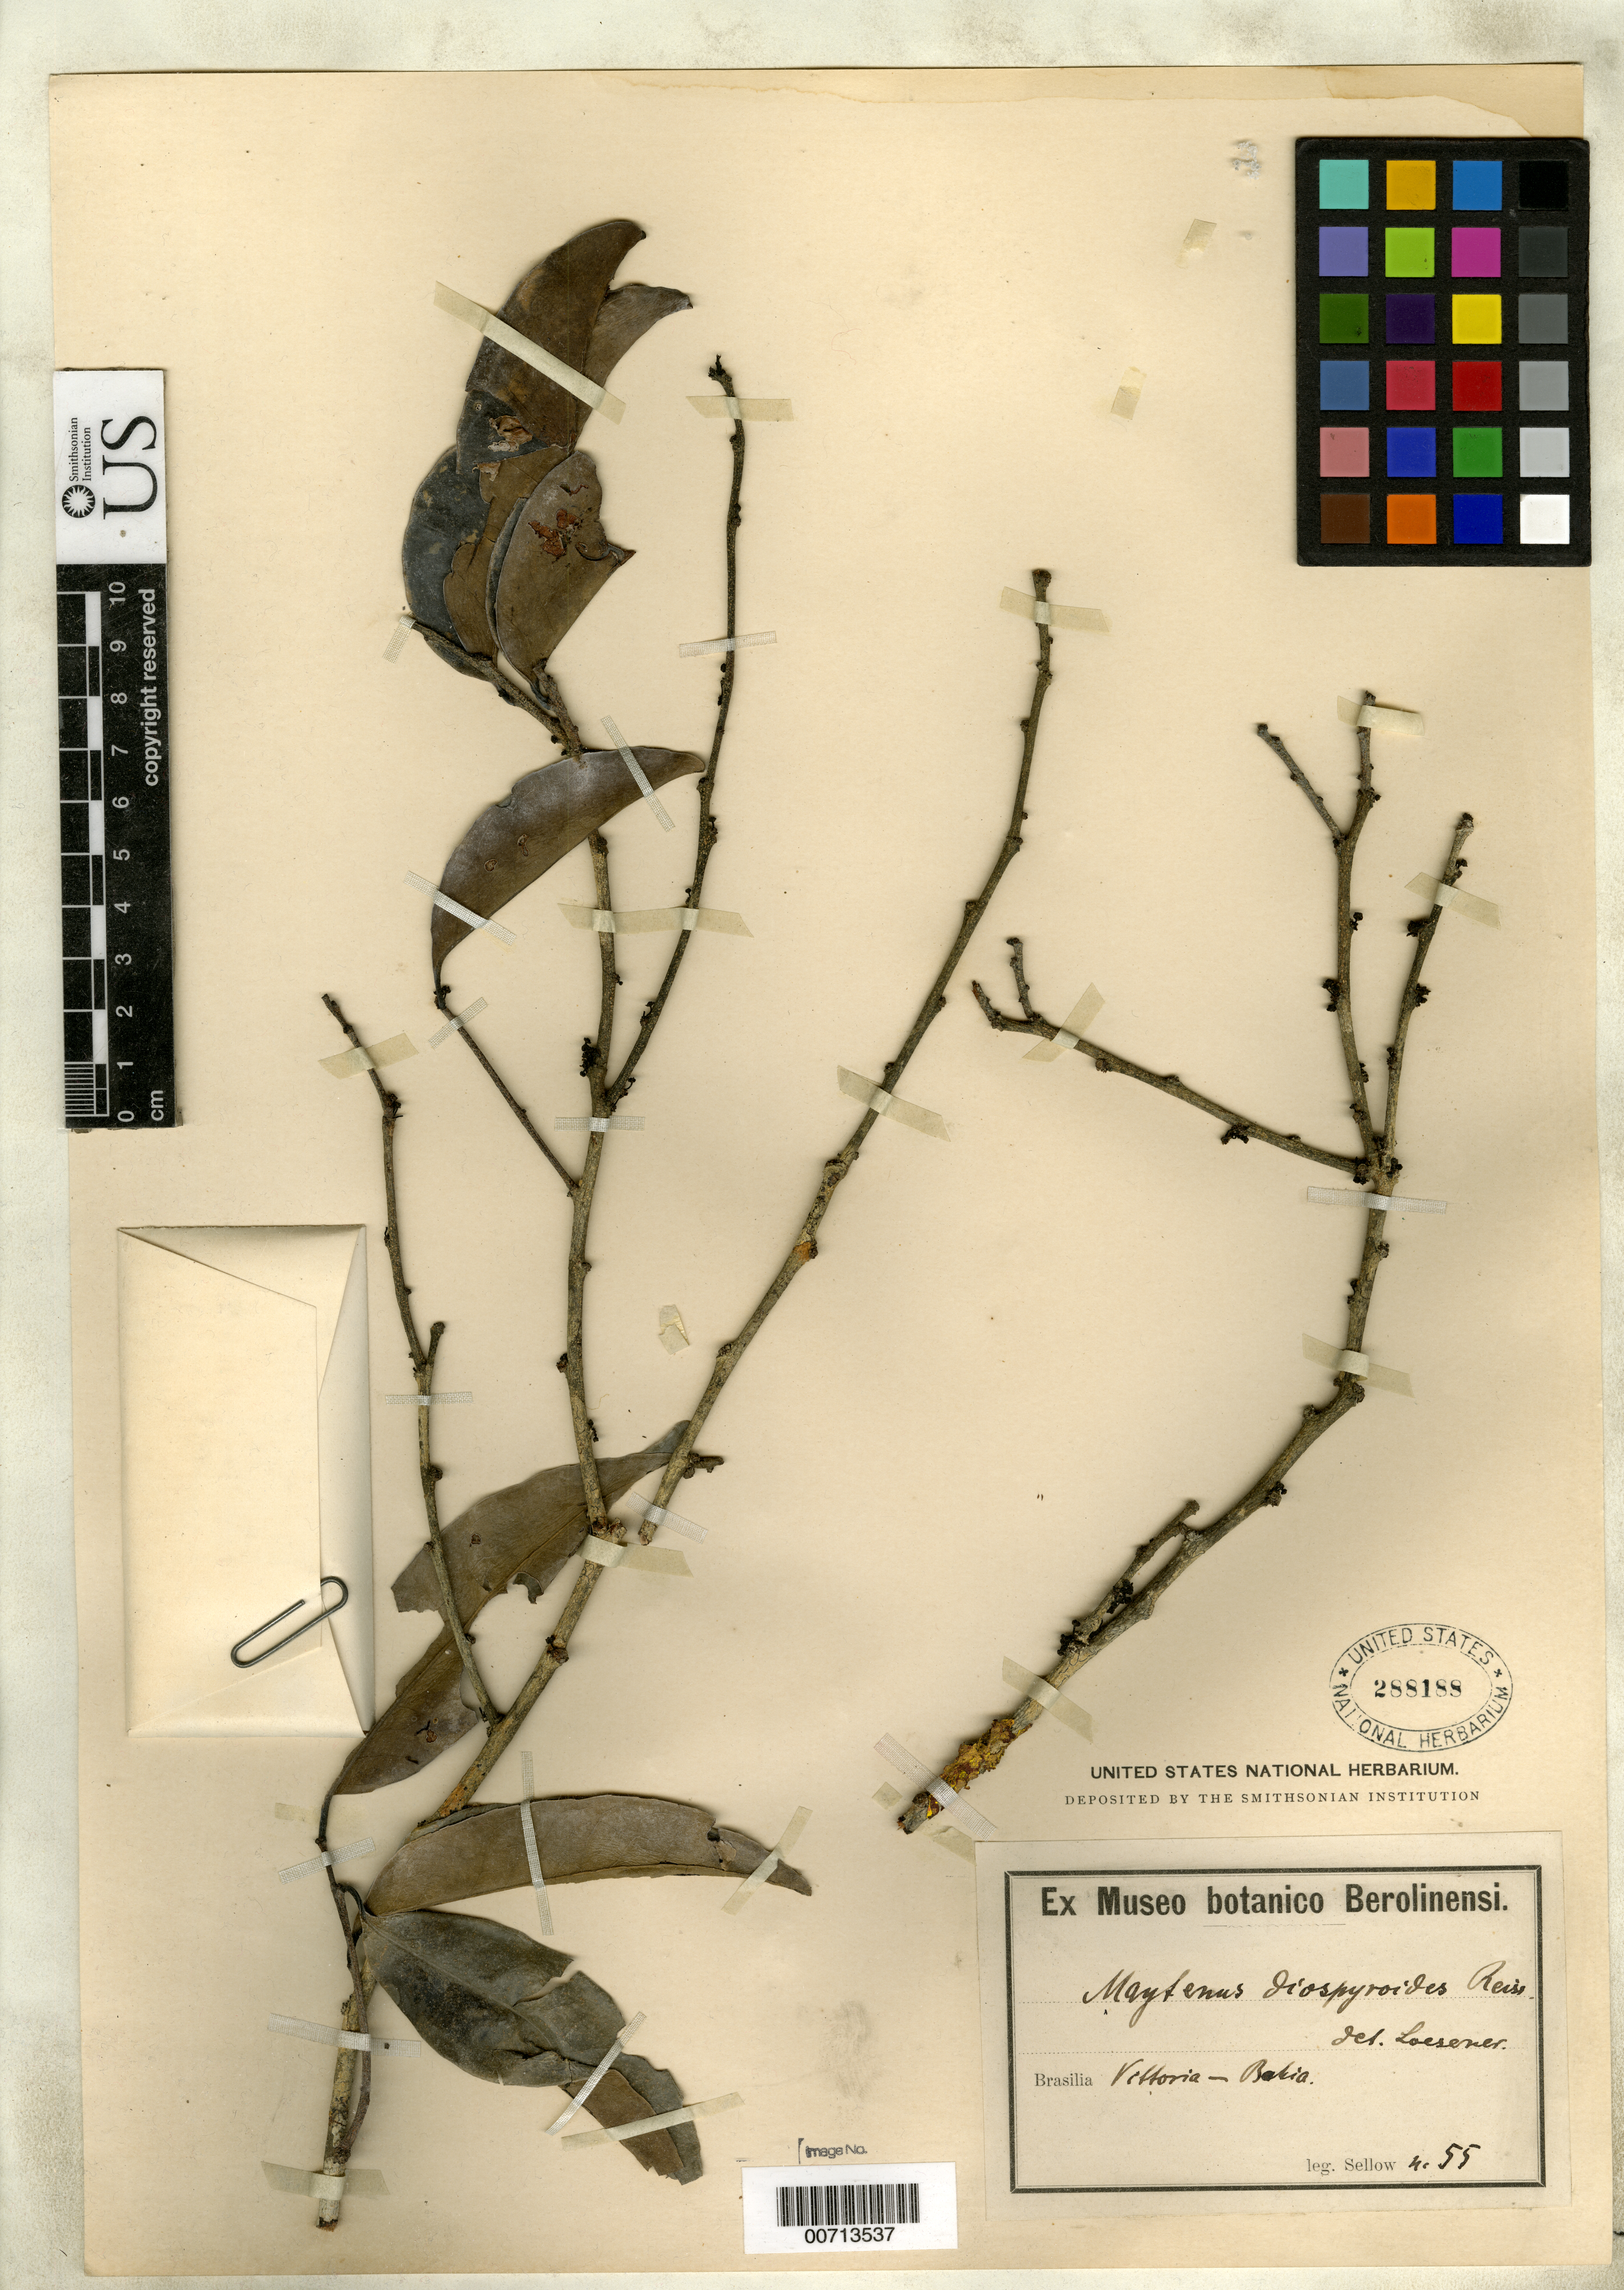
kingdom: Plantae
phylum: Tracheophyta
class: Magnoliopsida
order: Celastrales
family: Celastraceae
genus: Maytenus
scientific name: Maytenus diospyroides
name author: Reissek in Mart.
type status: Isotype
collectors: F. Sellow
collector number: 55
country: Brazil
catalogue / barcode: US 288188